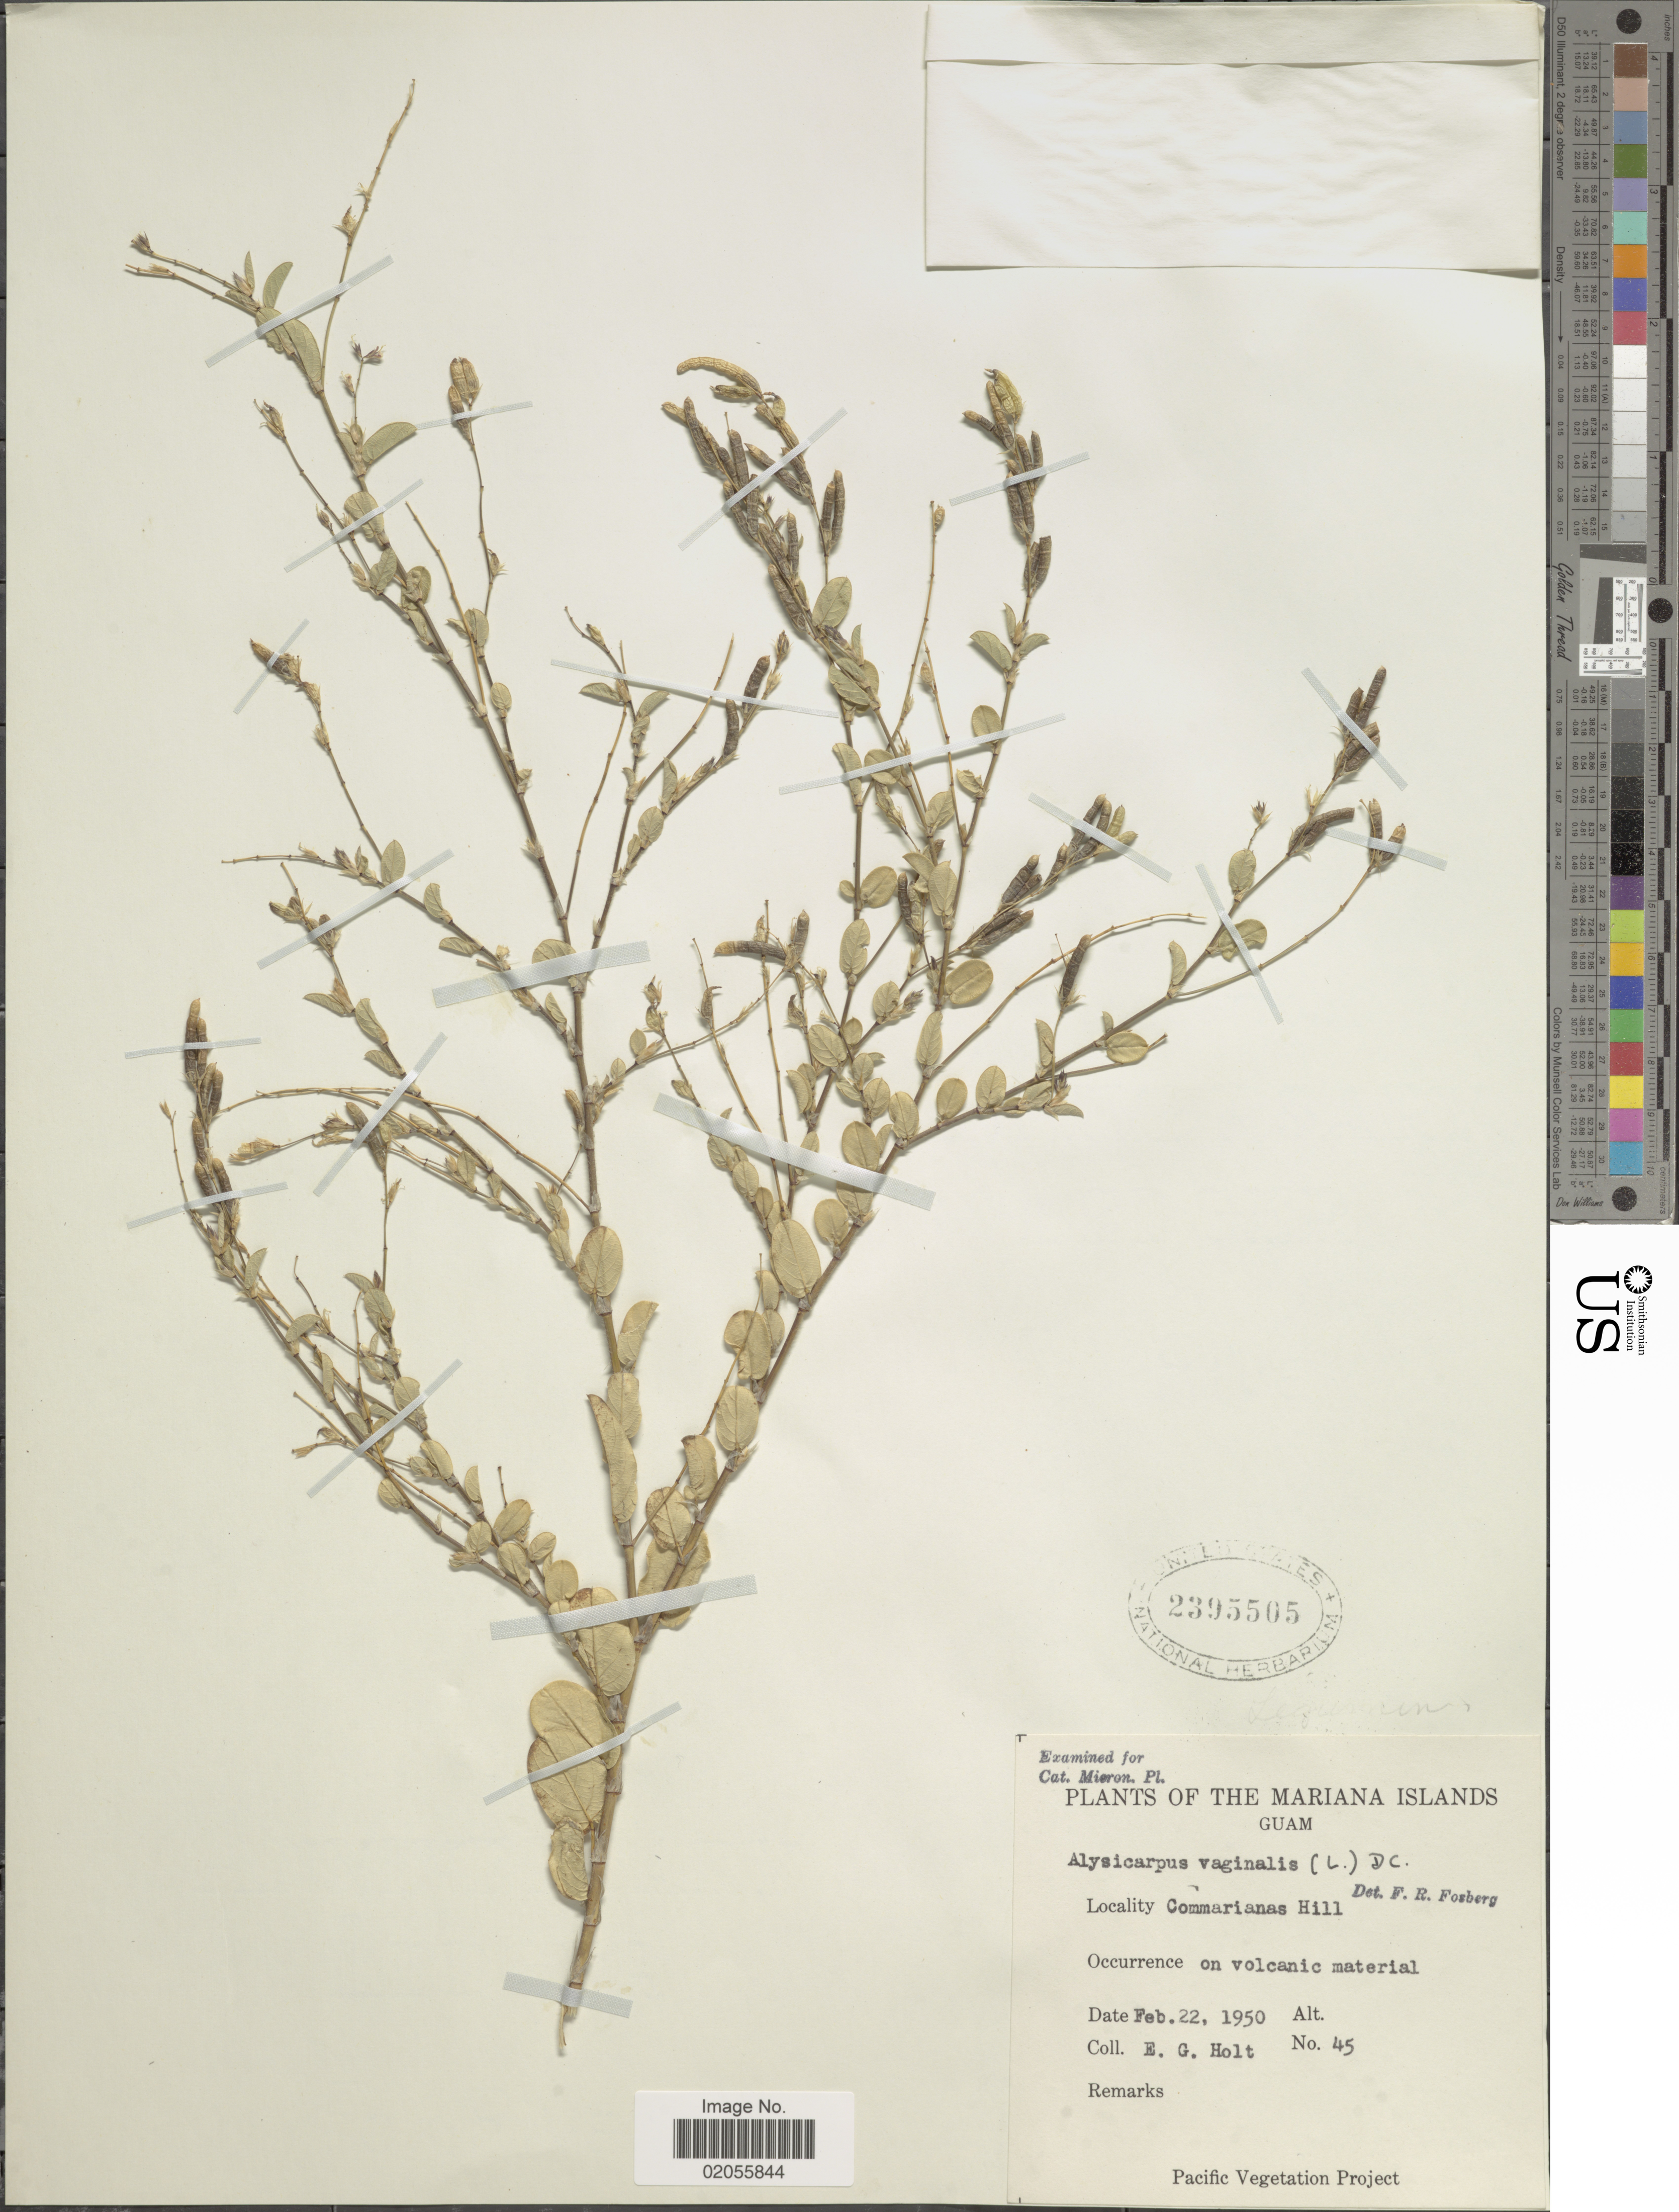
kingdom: Plantae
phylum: Tracheophyta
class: Magnoliopsida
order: Fabales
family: Fabaceae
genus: Alysicarpus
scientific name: Alysicarpus vaginalis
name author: (L.) DC.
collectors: E. G. Holt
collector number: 45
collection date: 1950-02-22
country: Guam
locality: The Mariana Islands, Commarianas Hill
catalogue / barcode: US 2395505